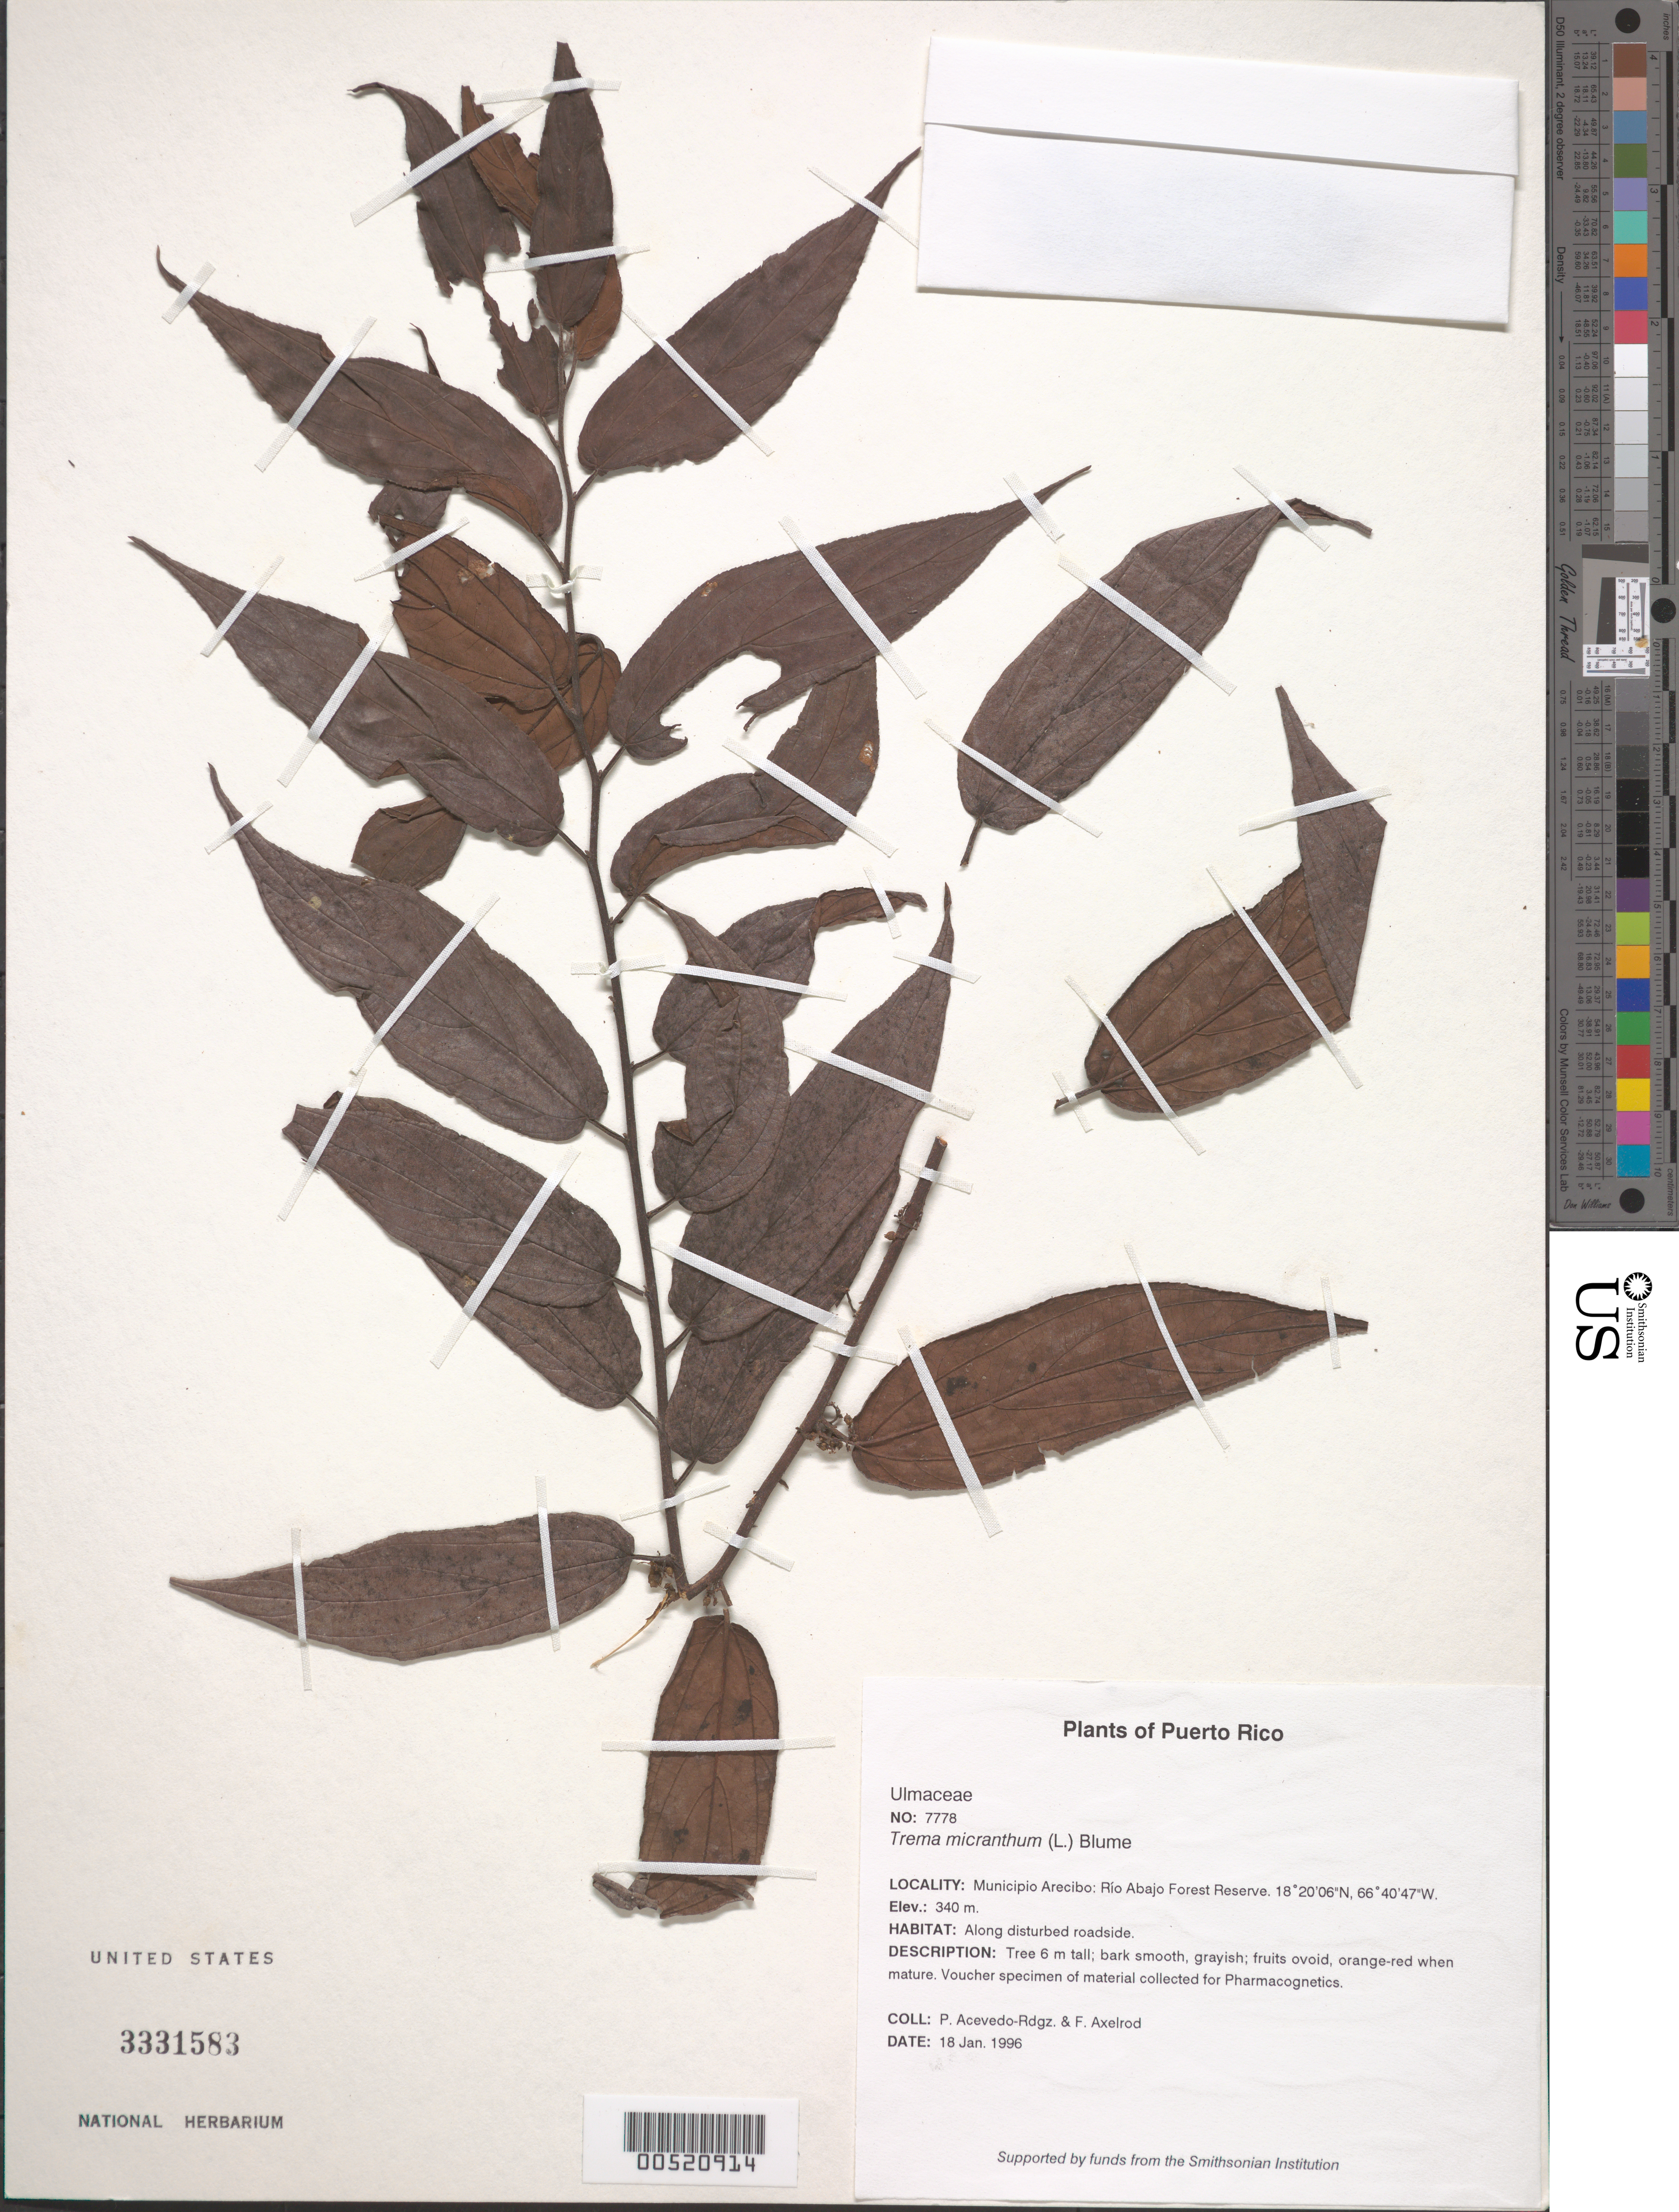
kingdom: Plantae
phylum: Tracheophyta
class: Magnoliopsida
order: Rosales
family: Cannabaceae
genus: Trema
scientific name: Trema micranthum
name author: (L.) Blume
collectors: P. Acevedo-Rodr. & F. S. Axelrod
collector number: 7778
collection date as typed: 18 Jan 1996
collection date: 1996-01-18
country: Puerto Rico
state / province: Arecibo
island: Puerto Rico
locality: Arecibo; Río Abajo Forest Reserve.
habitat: Moist forest on limestone substrate.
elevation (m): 340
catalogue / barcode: US 3331583